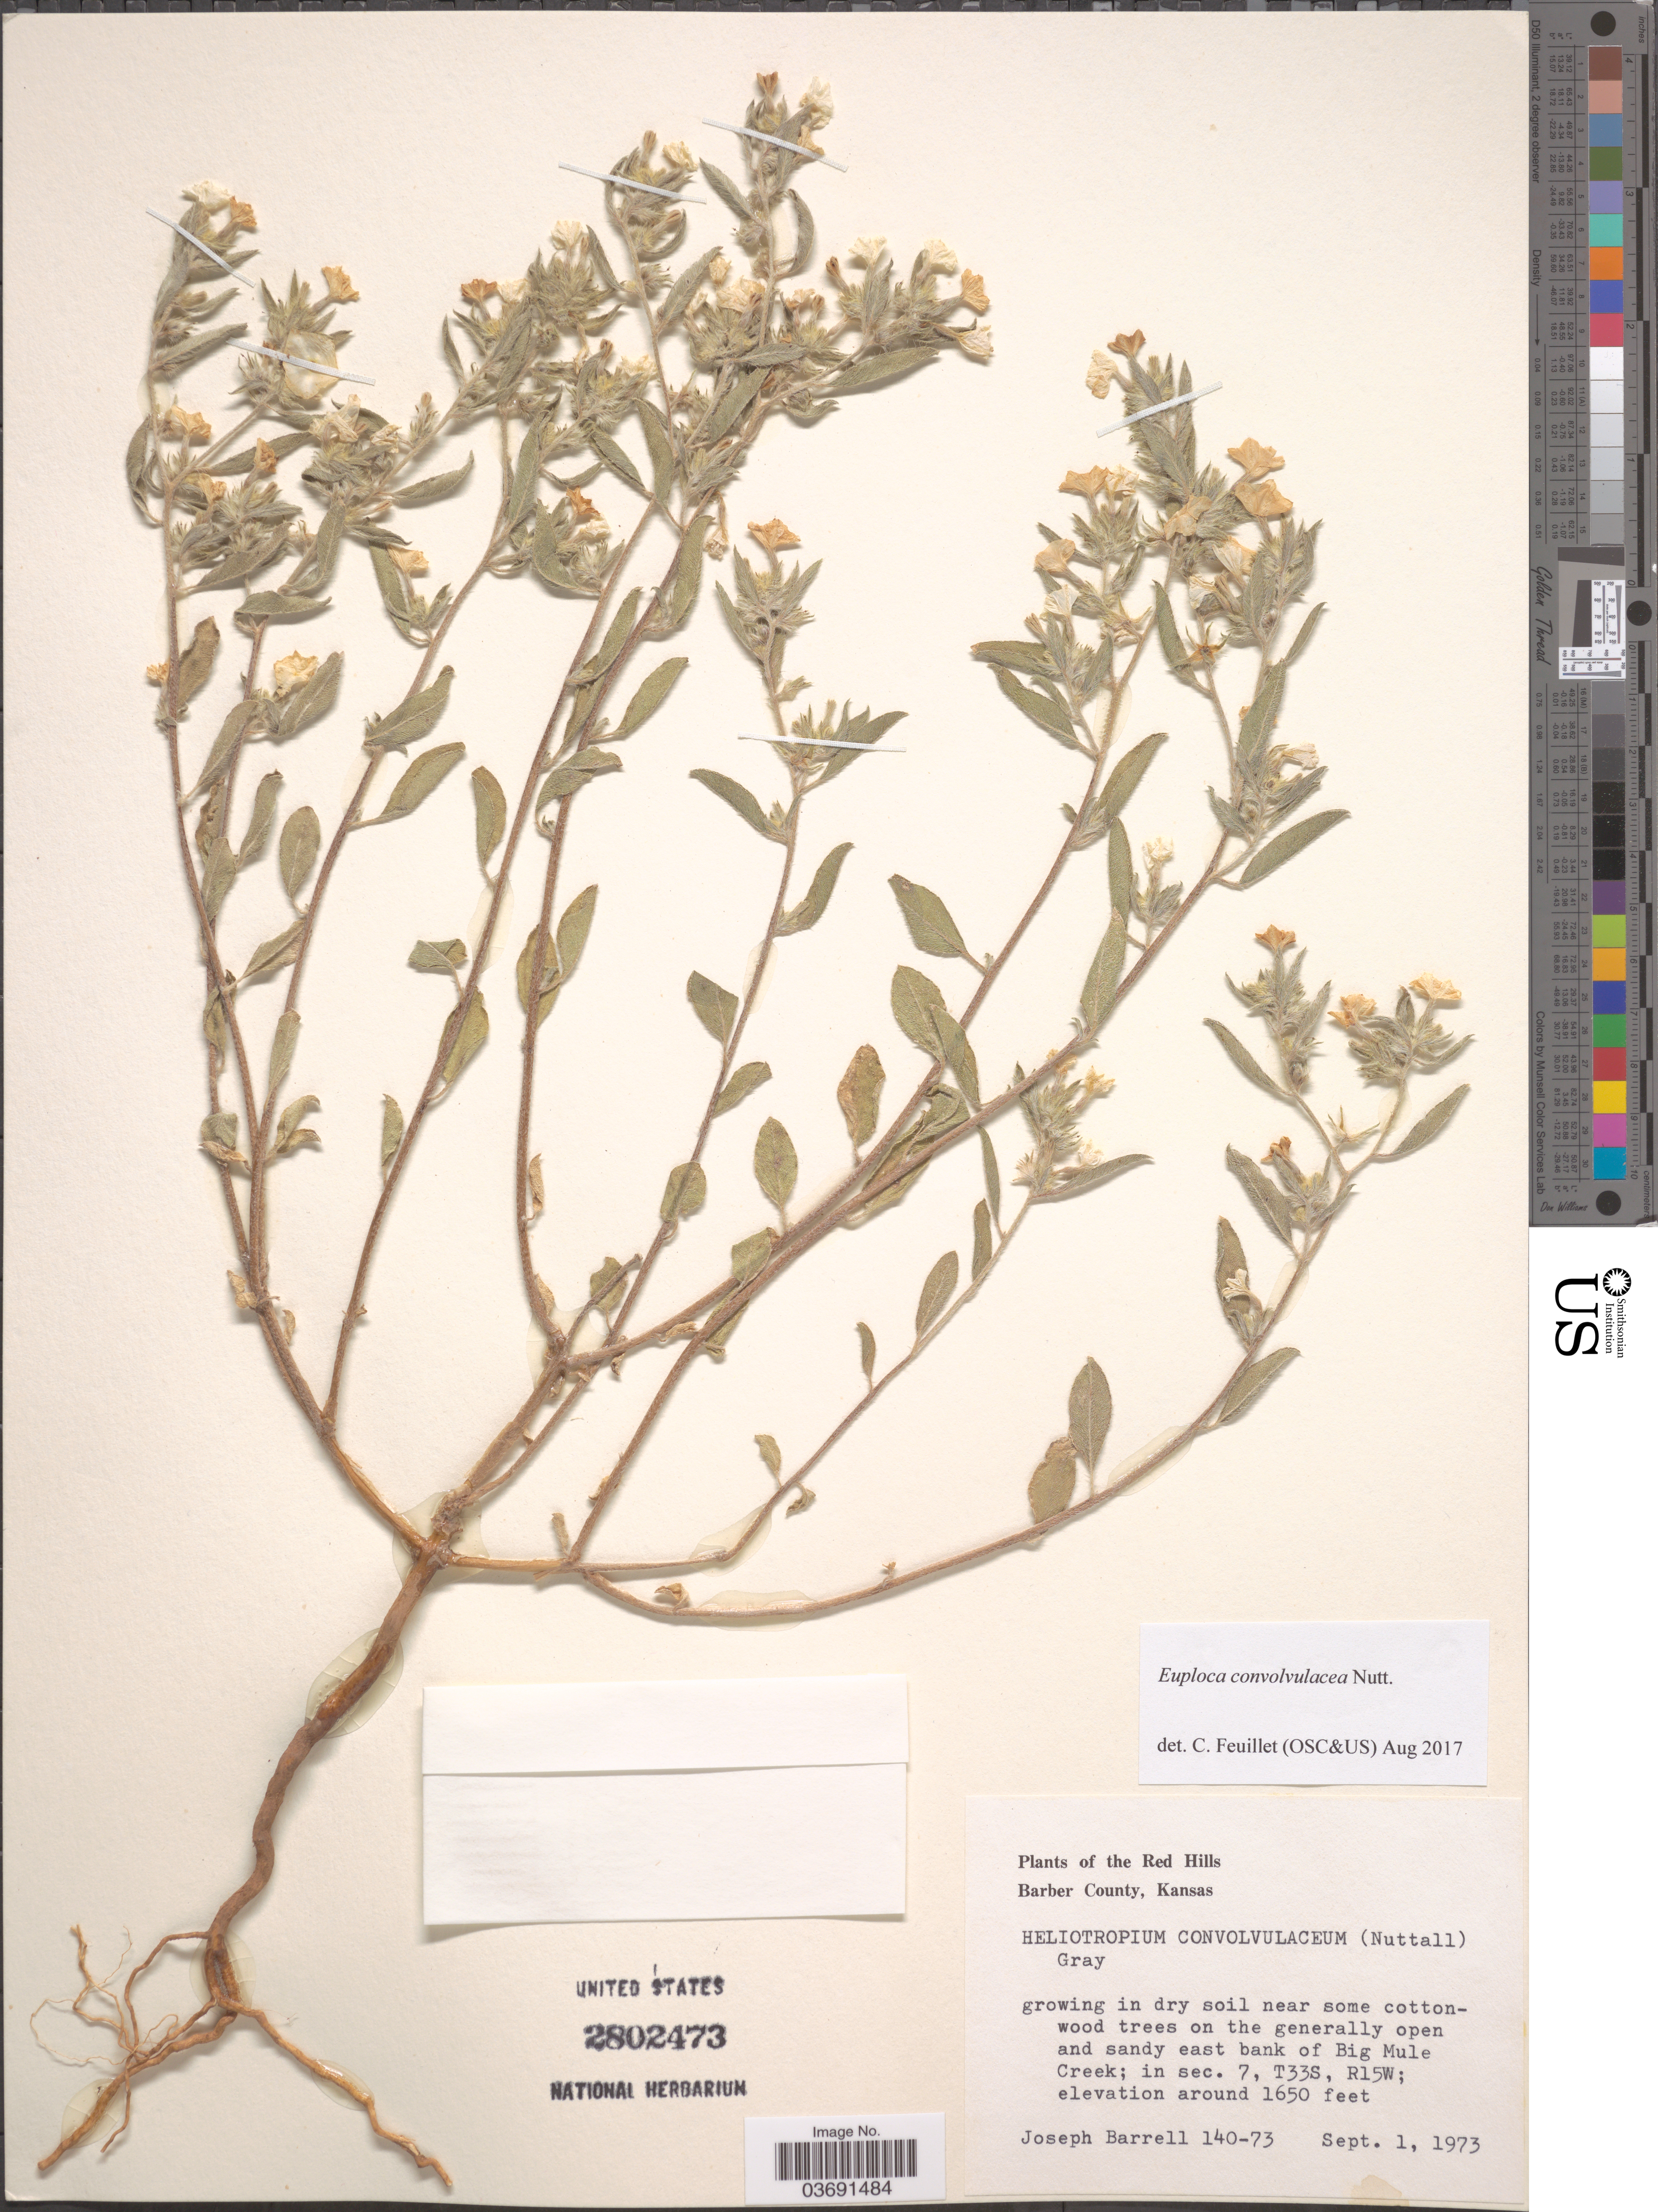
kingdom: Plantae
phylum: Tracheophyta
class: Magnoliopsida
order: Boraginales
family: Heliotropiaceae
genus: Euploca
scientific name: Euploca convolvulacea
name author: Nutt.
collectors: J. Barrell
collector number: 140-73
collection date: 1973-09-01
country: United States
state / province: Kansas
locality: The Red Hills. Barber County. On the generally open and sandy east bank of Big Mule Creek; in sec. 7, T33S, R15W.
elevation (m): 503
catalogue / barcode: US 2802473